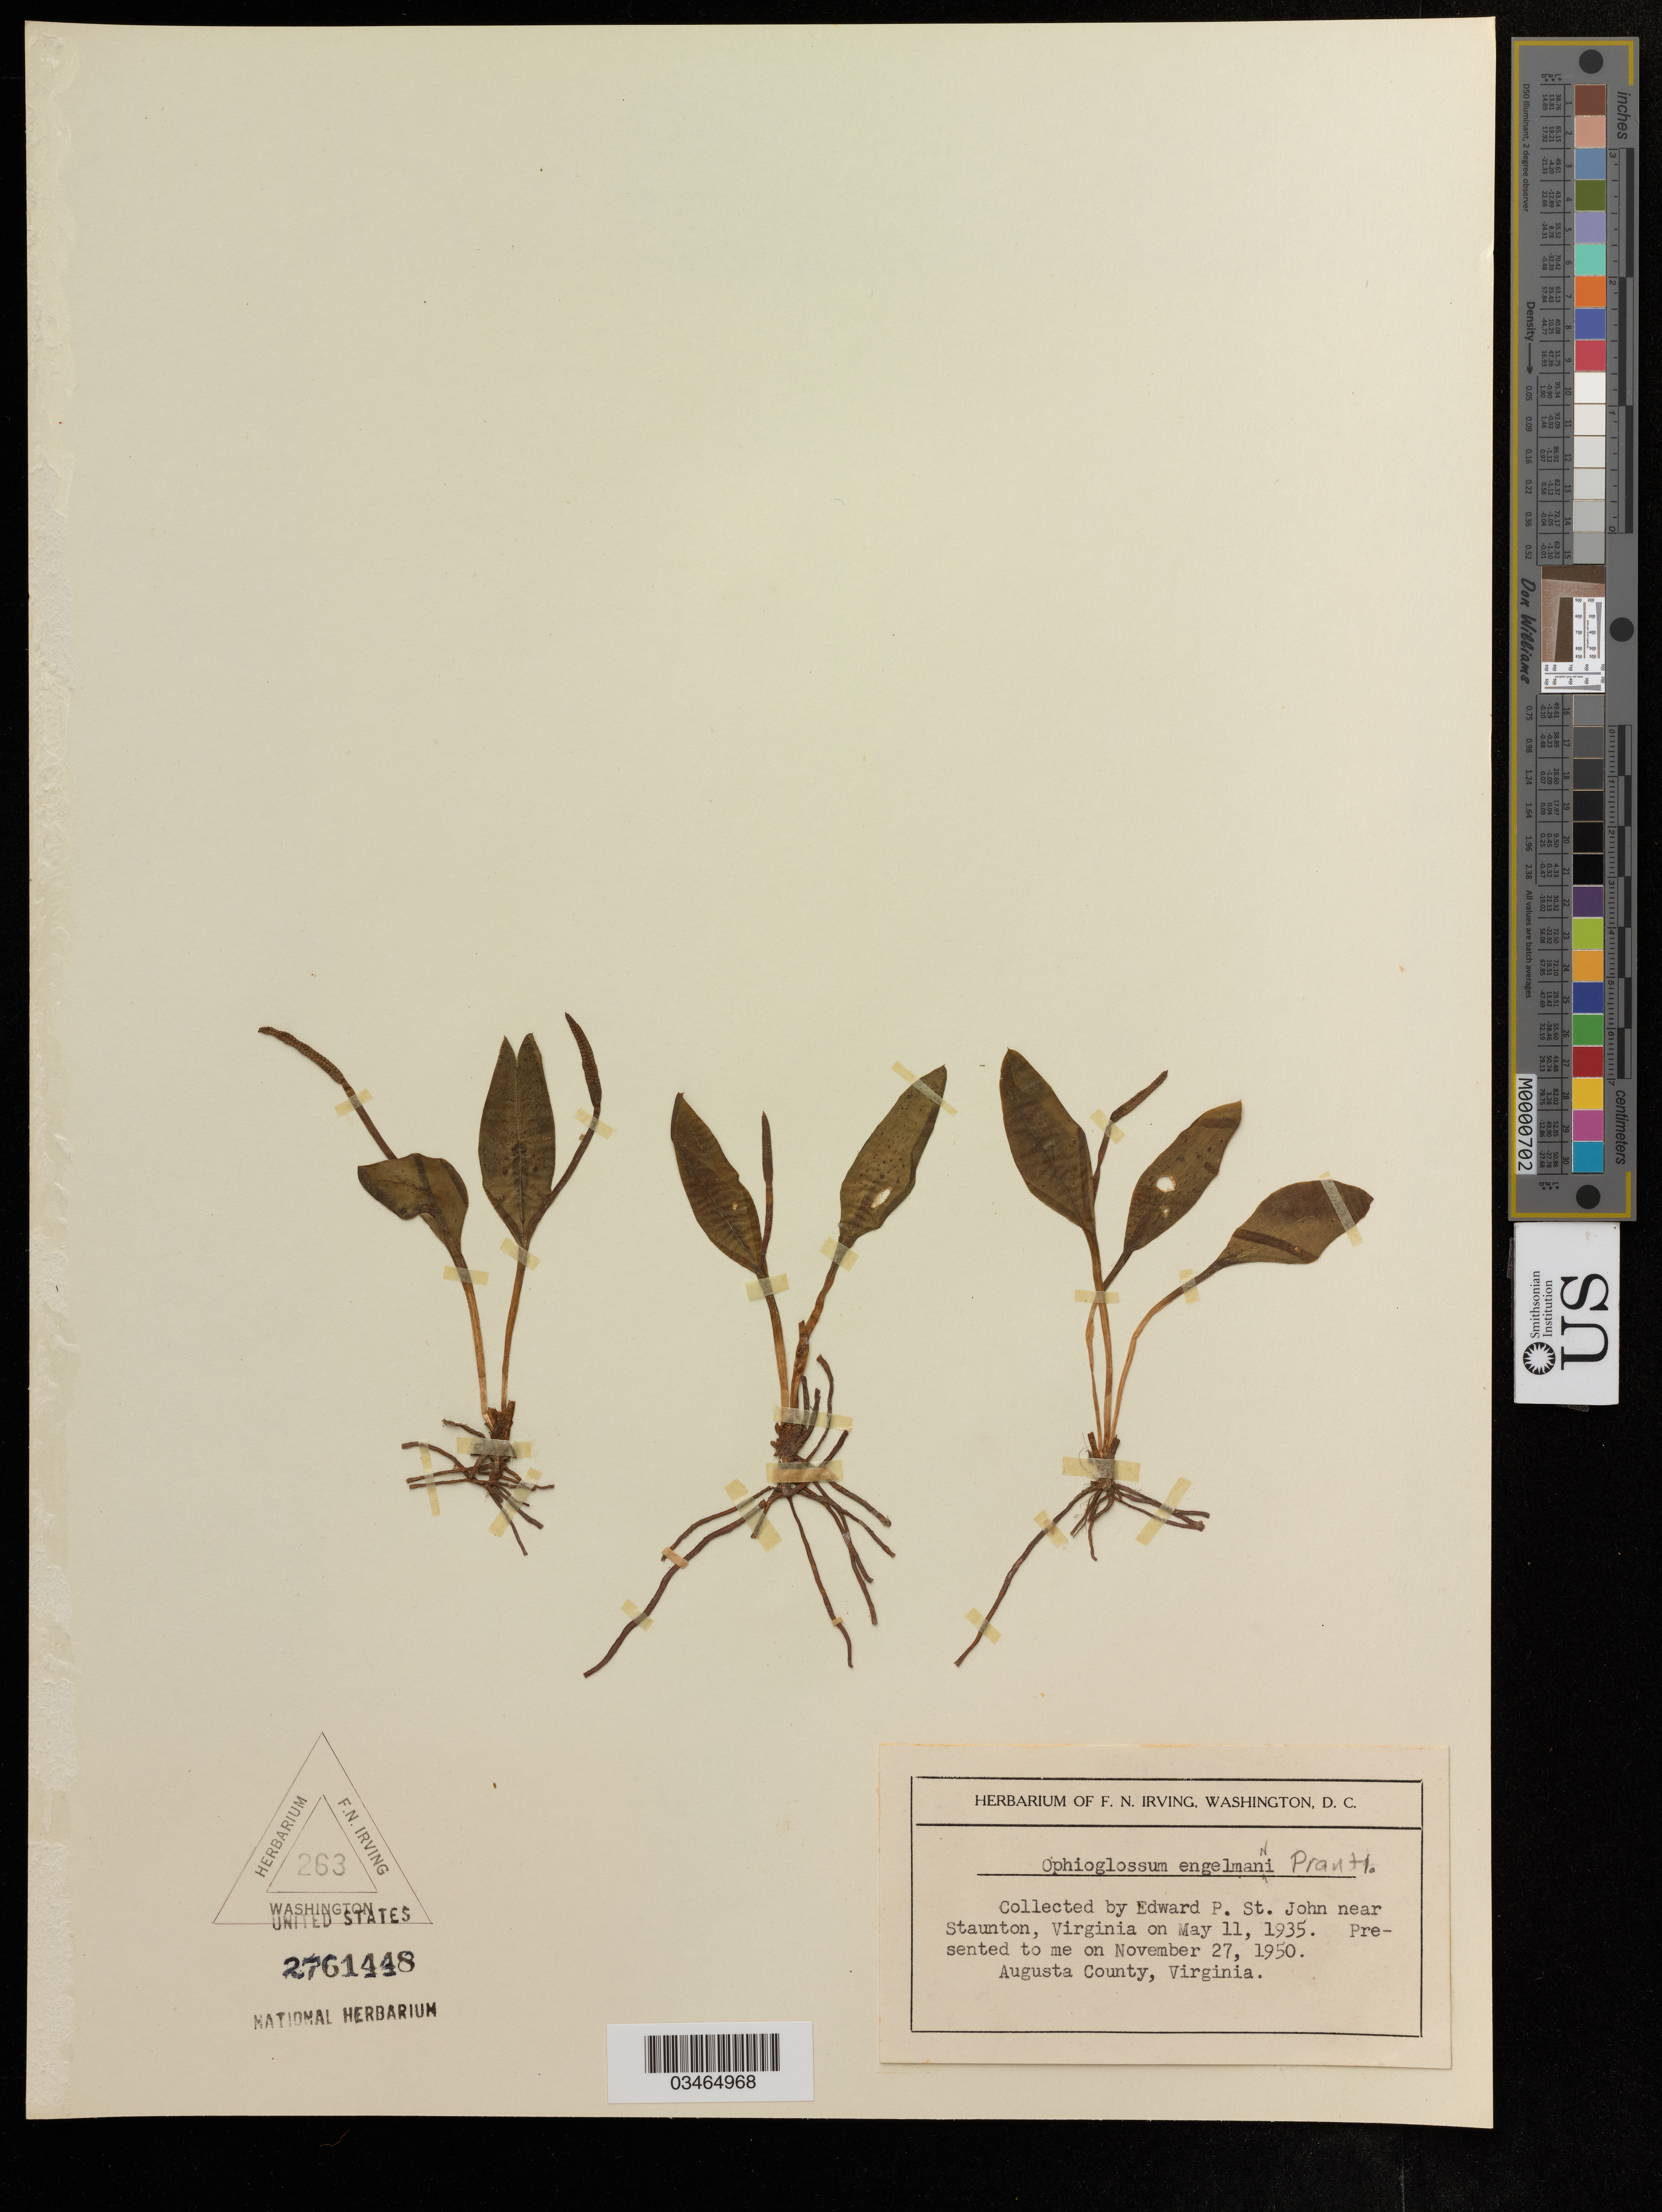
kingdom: Plantae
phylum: Tracheophyta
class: Polypodiopsida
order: Ophioglossales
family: Ophioglossaceae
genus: Ophioglossum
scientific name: Ophioglossum engelmannii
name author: Prantl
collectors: P. Edward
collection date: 1950-11-27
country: United States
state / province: Virginia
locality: St. John near Staunton, Augusta County.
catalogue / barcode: US 2761448